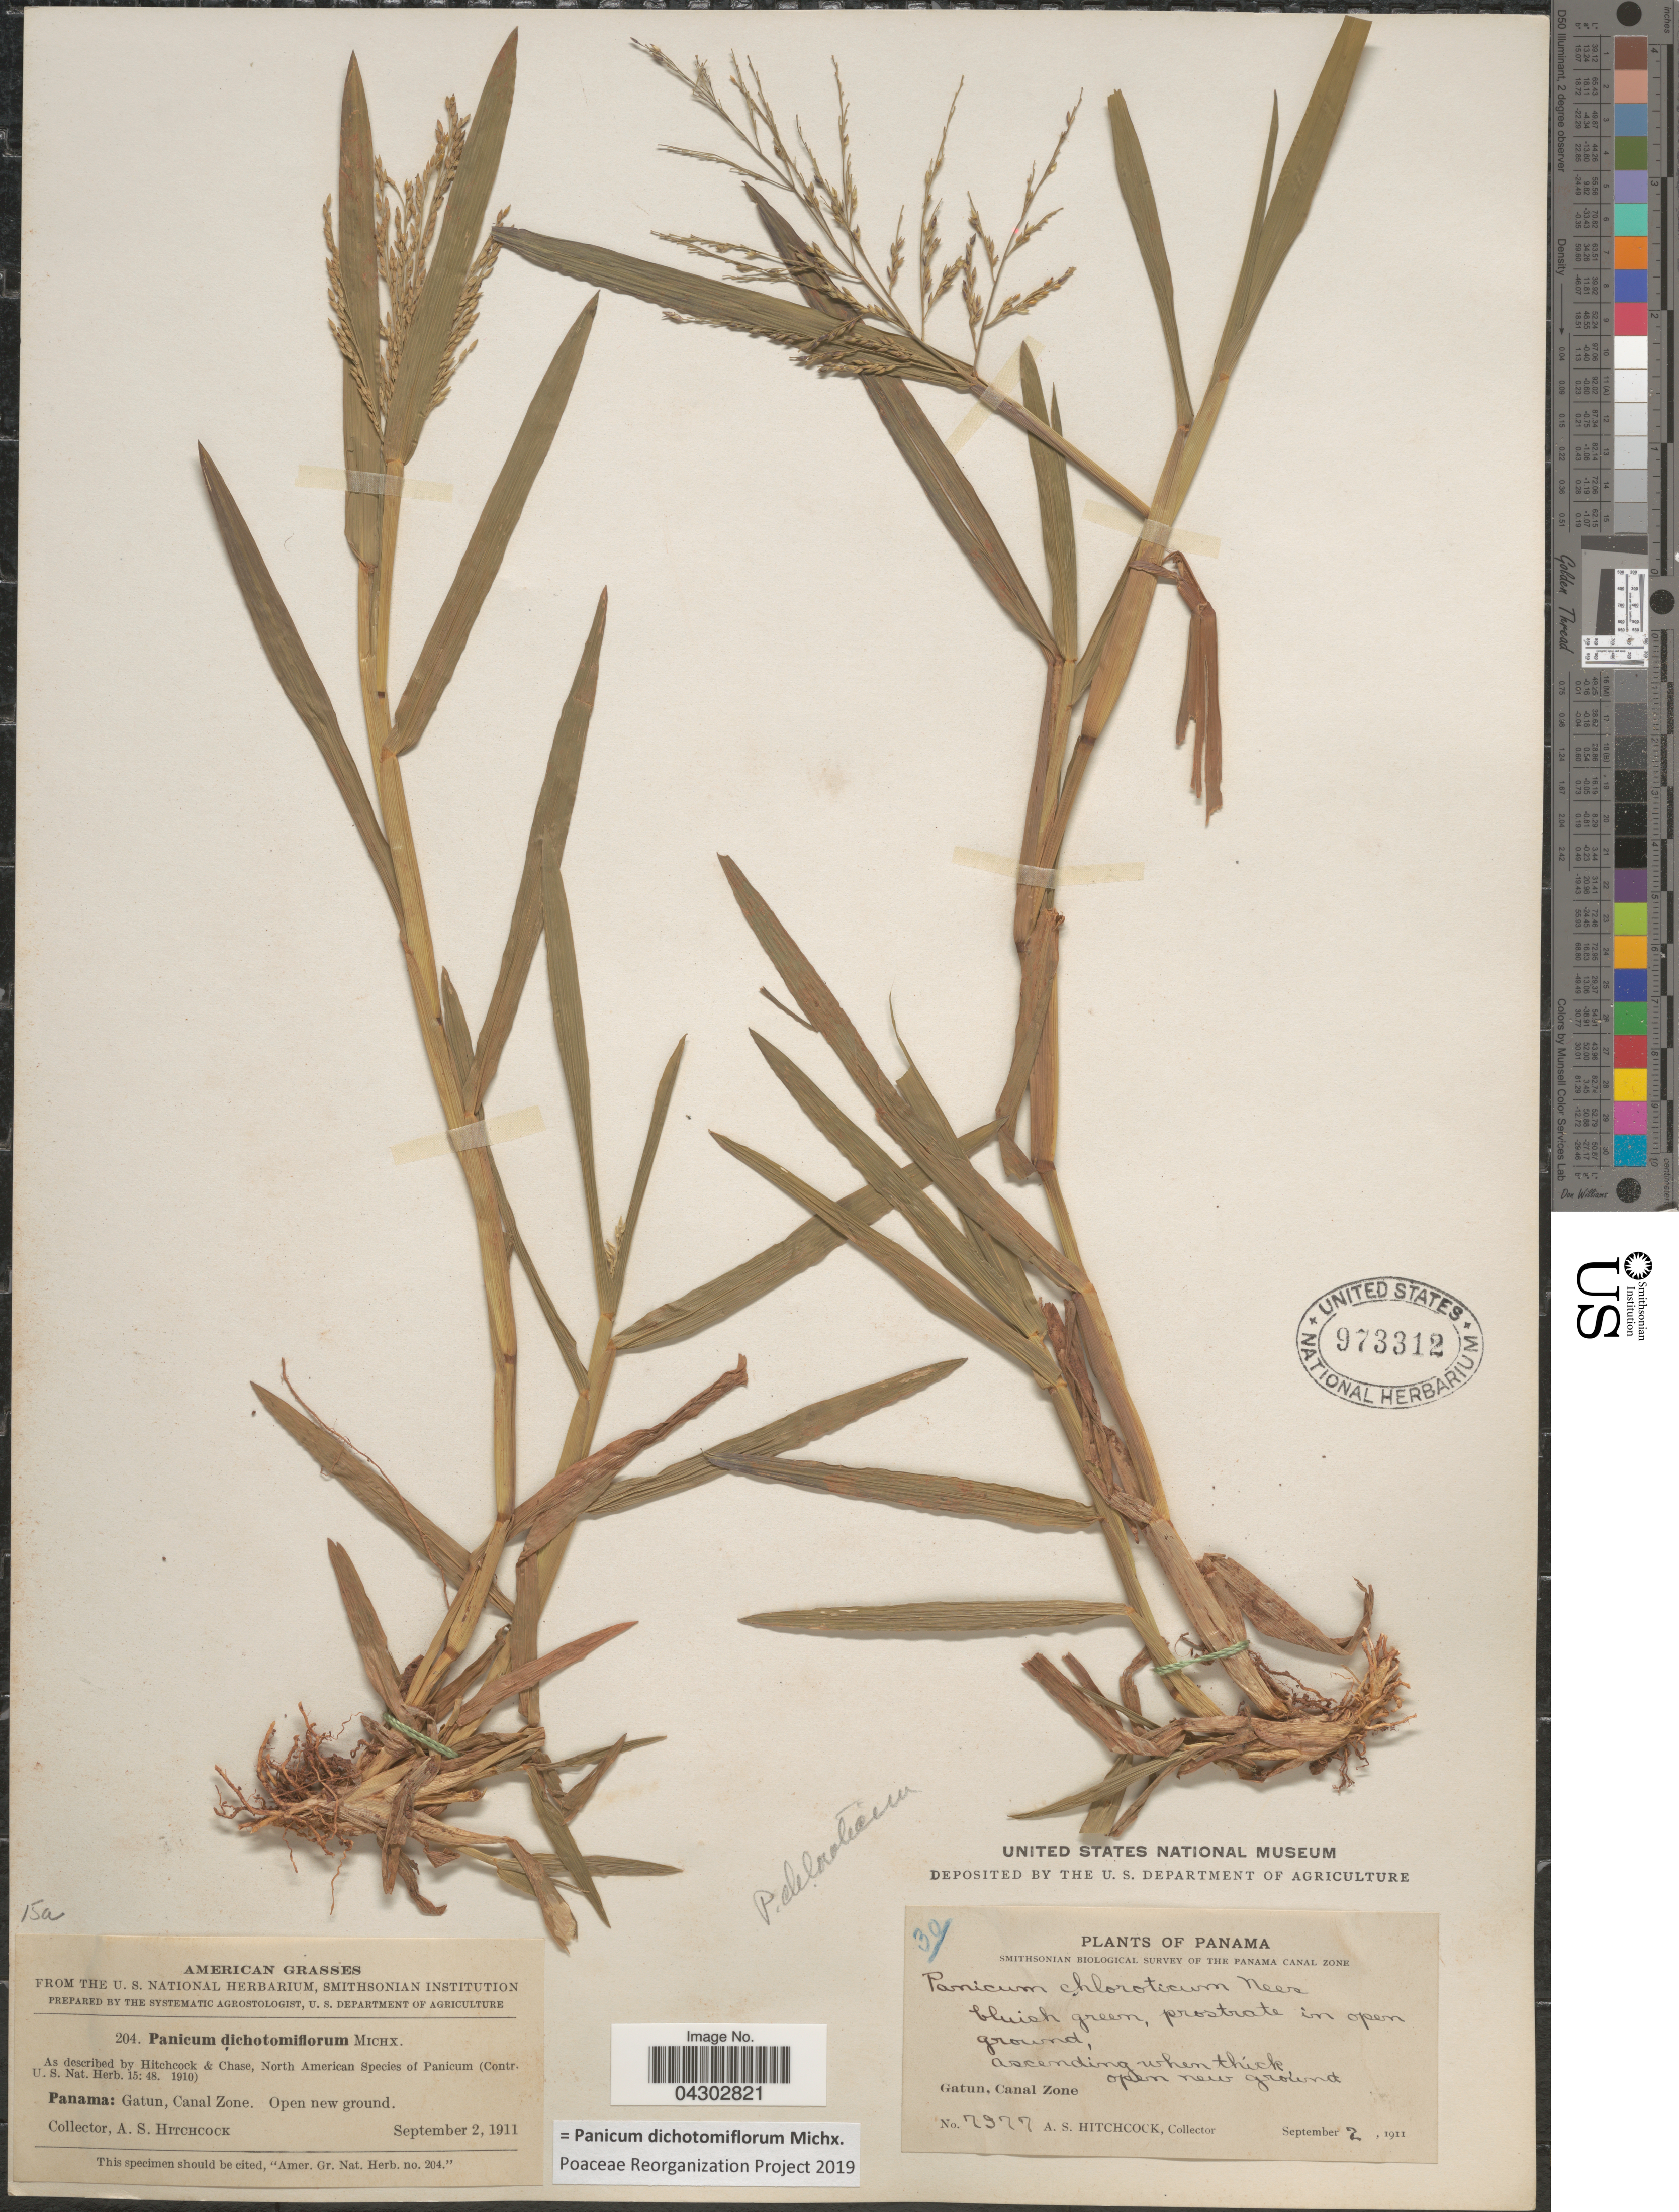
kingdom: Plantae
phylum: Tracheophyta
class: Liliopsida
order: Poales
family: Poaceae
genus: Panicum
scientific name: Panicum dichotomiflorum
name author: Michx.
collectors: A. S. Hitchcock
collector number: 7977/204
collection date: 1911-09-02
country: Panama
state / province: Colón / Panamá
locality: Smithsonian Biological Survey of the Panama Canal Zone. Gatun, Canal Zone.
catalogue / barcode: US 973312